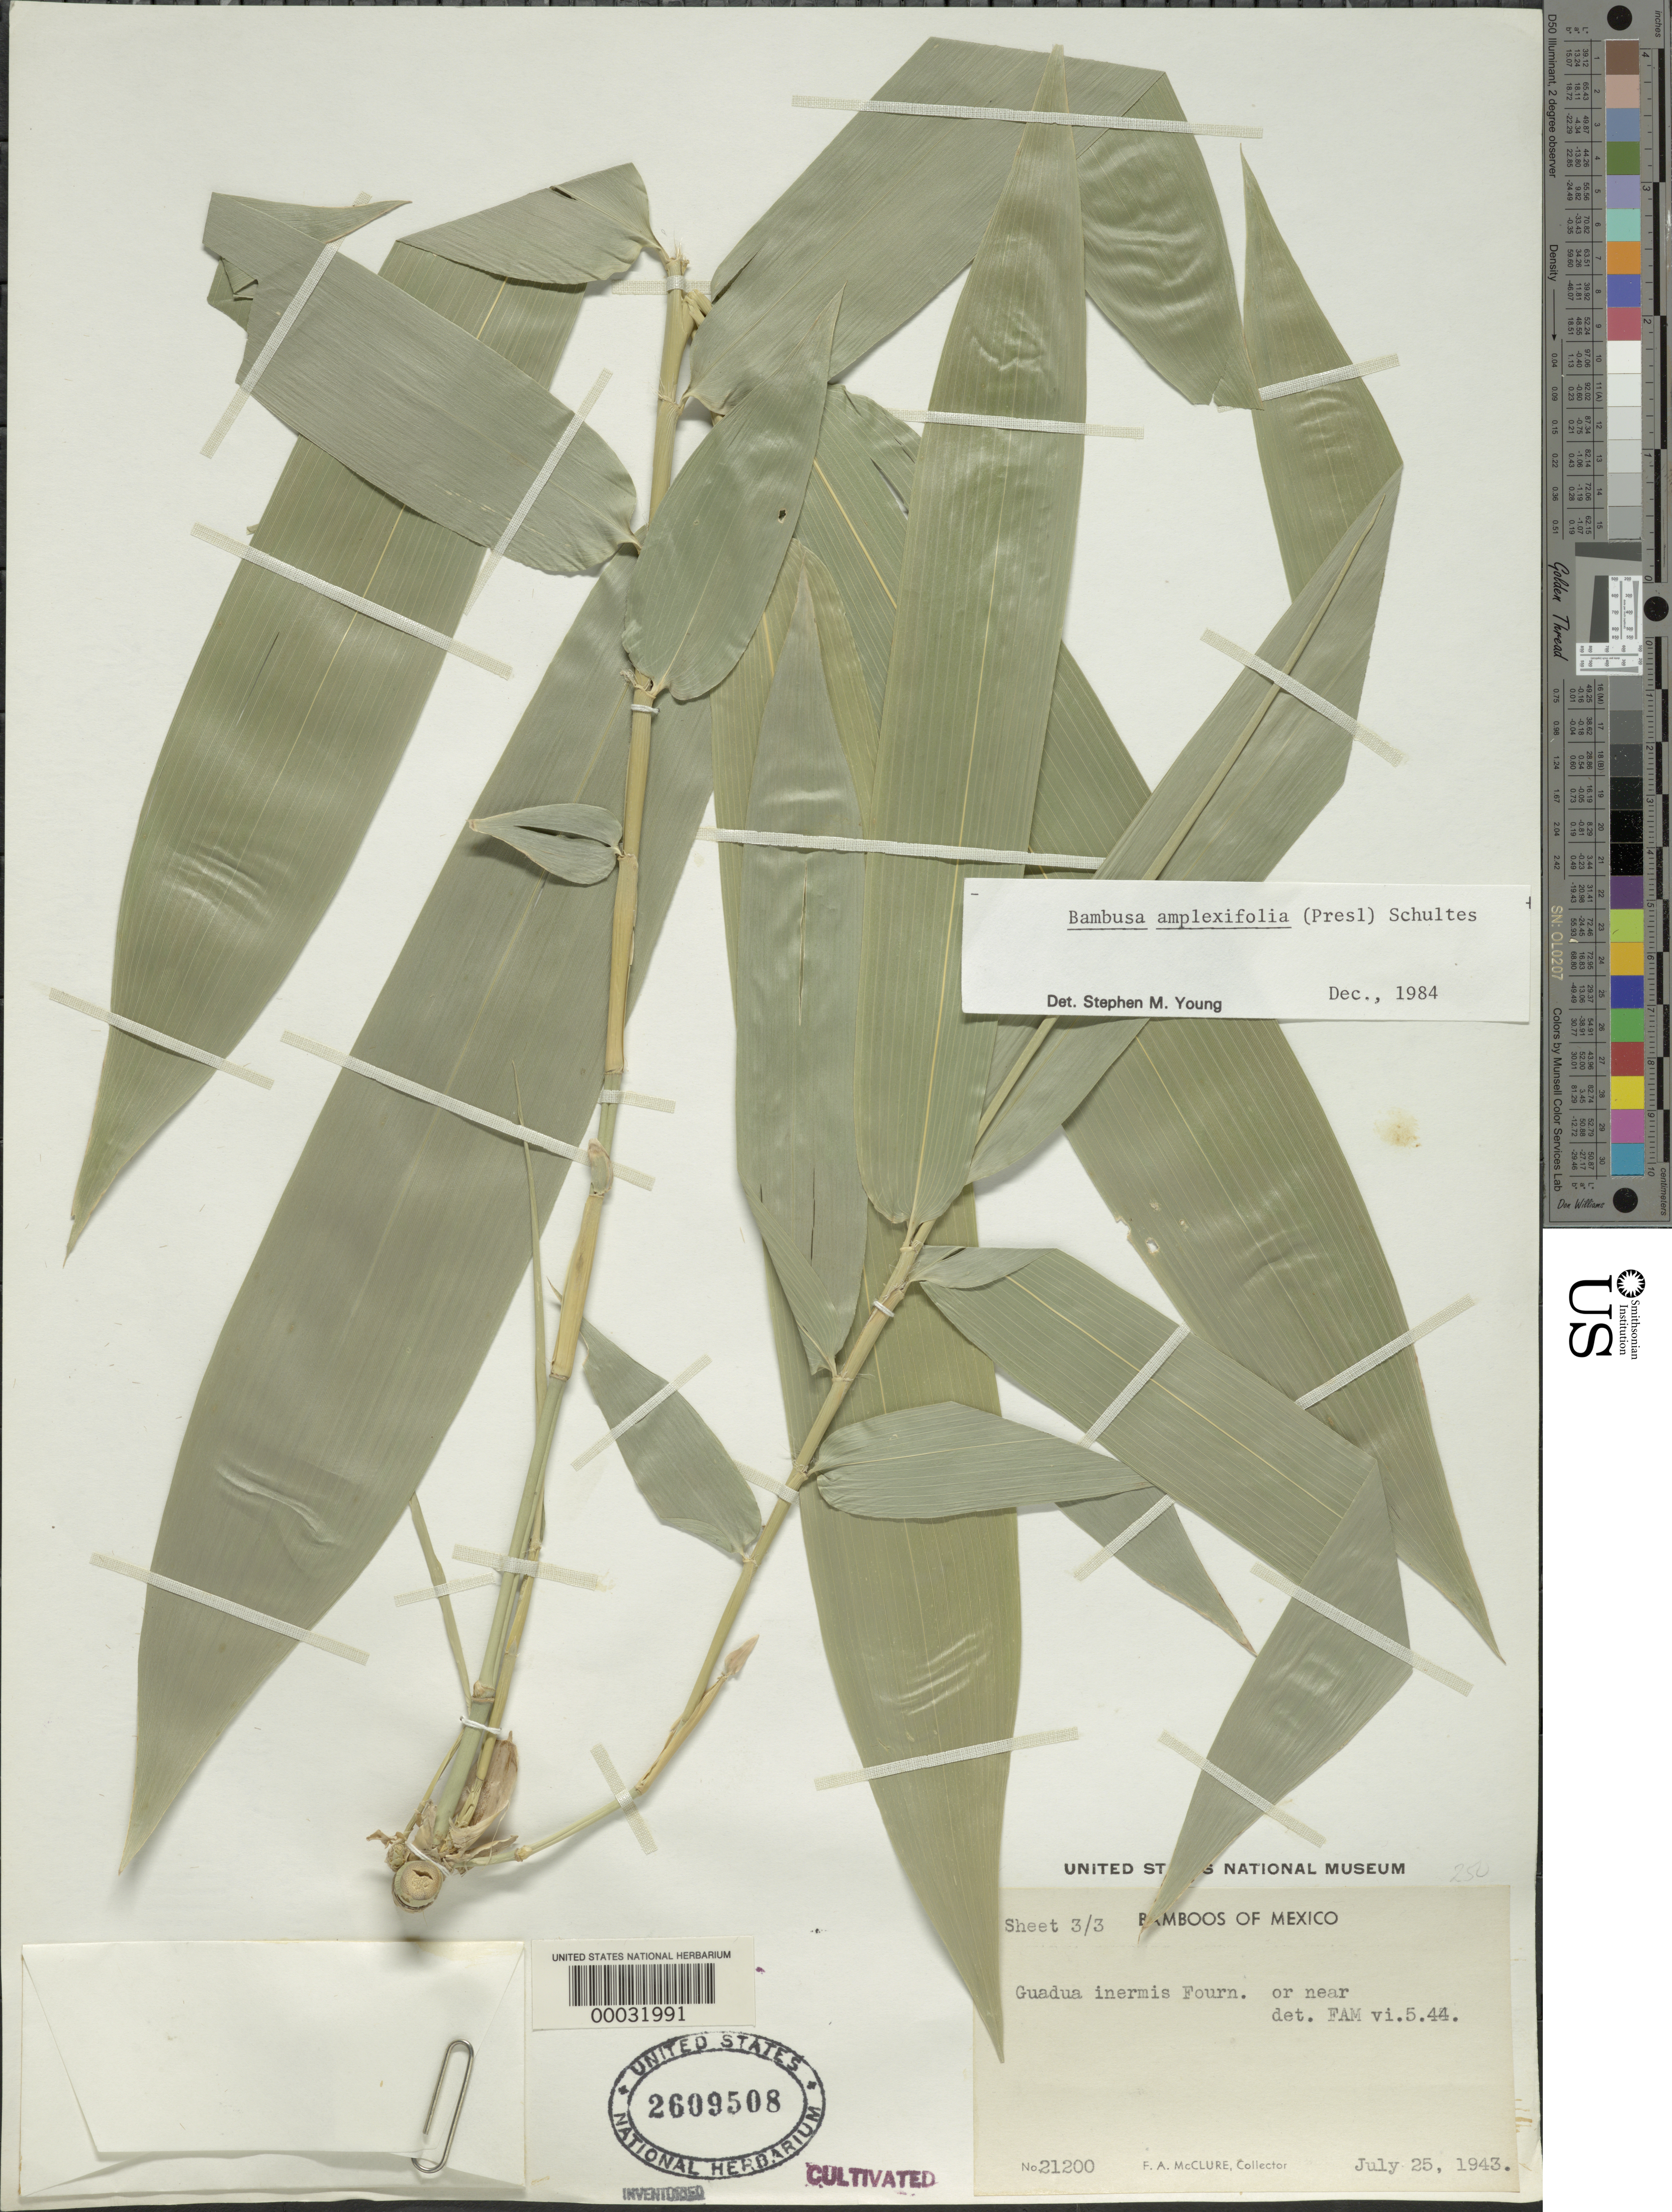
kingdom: Plantae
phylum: Tracheophyta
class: Liliopsida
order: Poales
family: Poaceae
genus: Guadua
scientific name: Guadua amplexifolia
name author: J. Presl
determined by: Londoño, X., (TULV), Jardin Botanico "Juan Maria Cespedes"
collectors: F. A. McClure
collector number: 21200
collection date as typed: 25 Jul 1943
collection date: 1943-07-25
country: Mexico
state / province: Puebla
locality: Chietla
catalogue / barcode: US 2609508